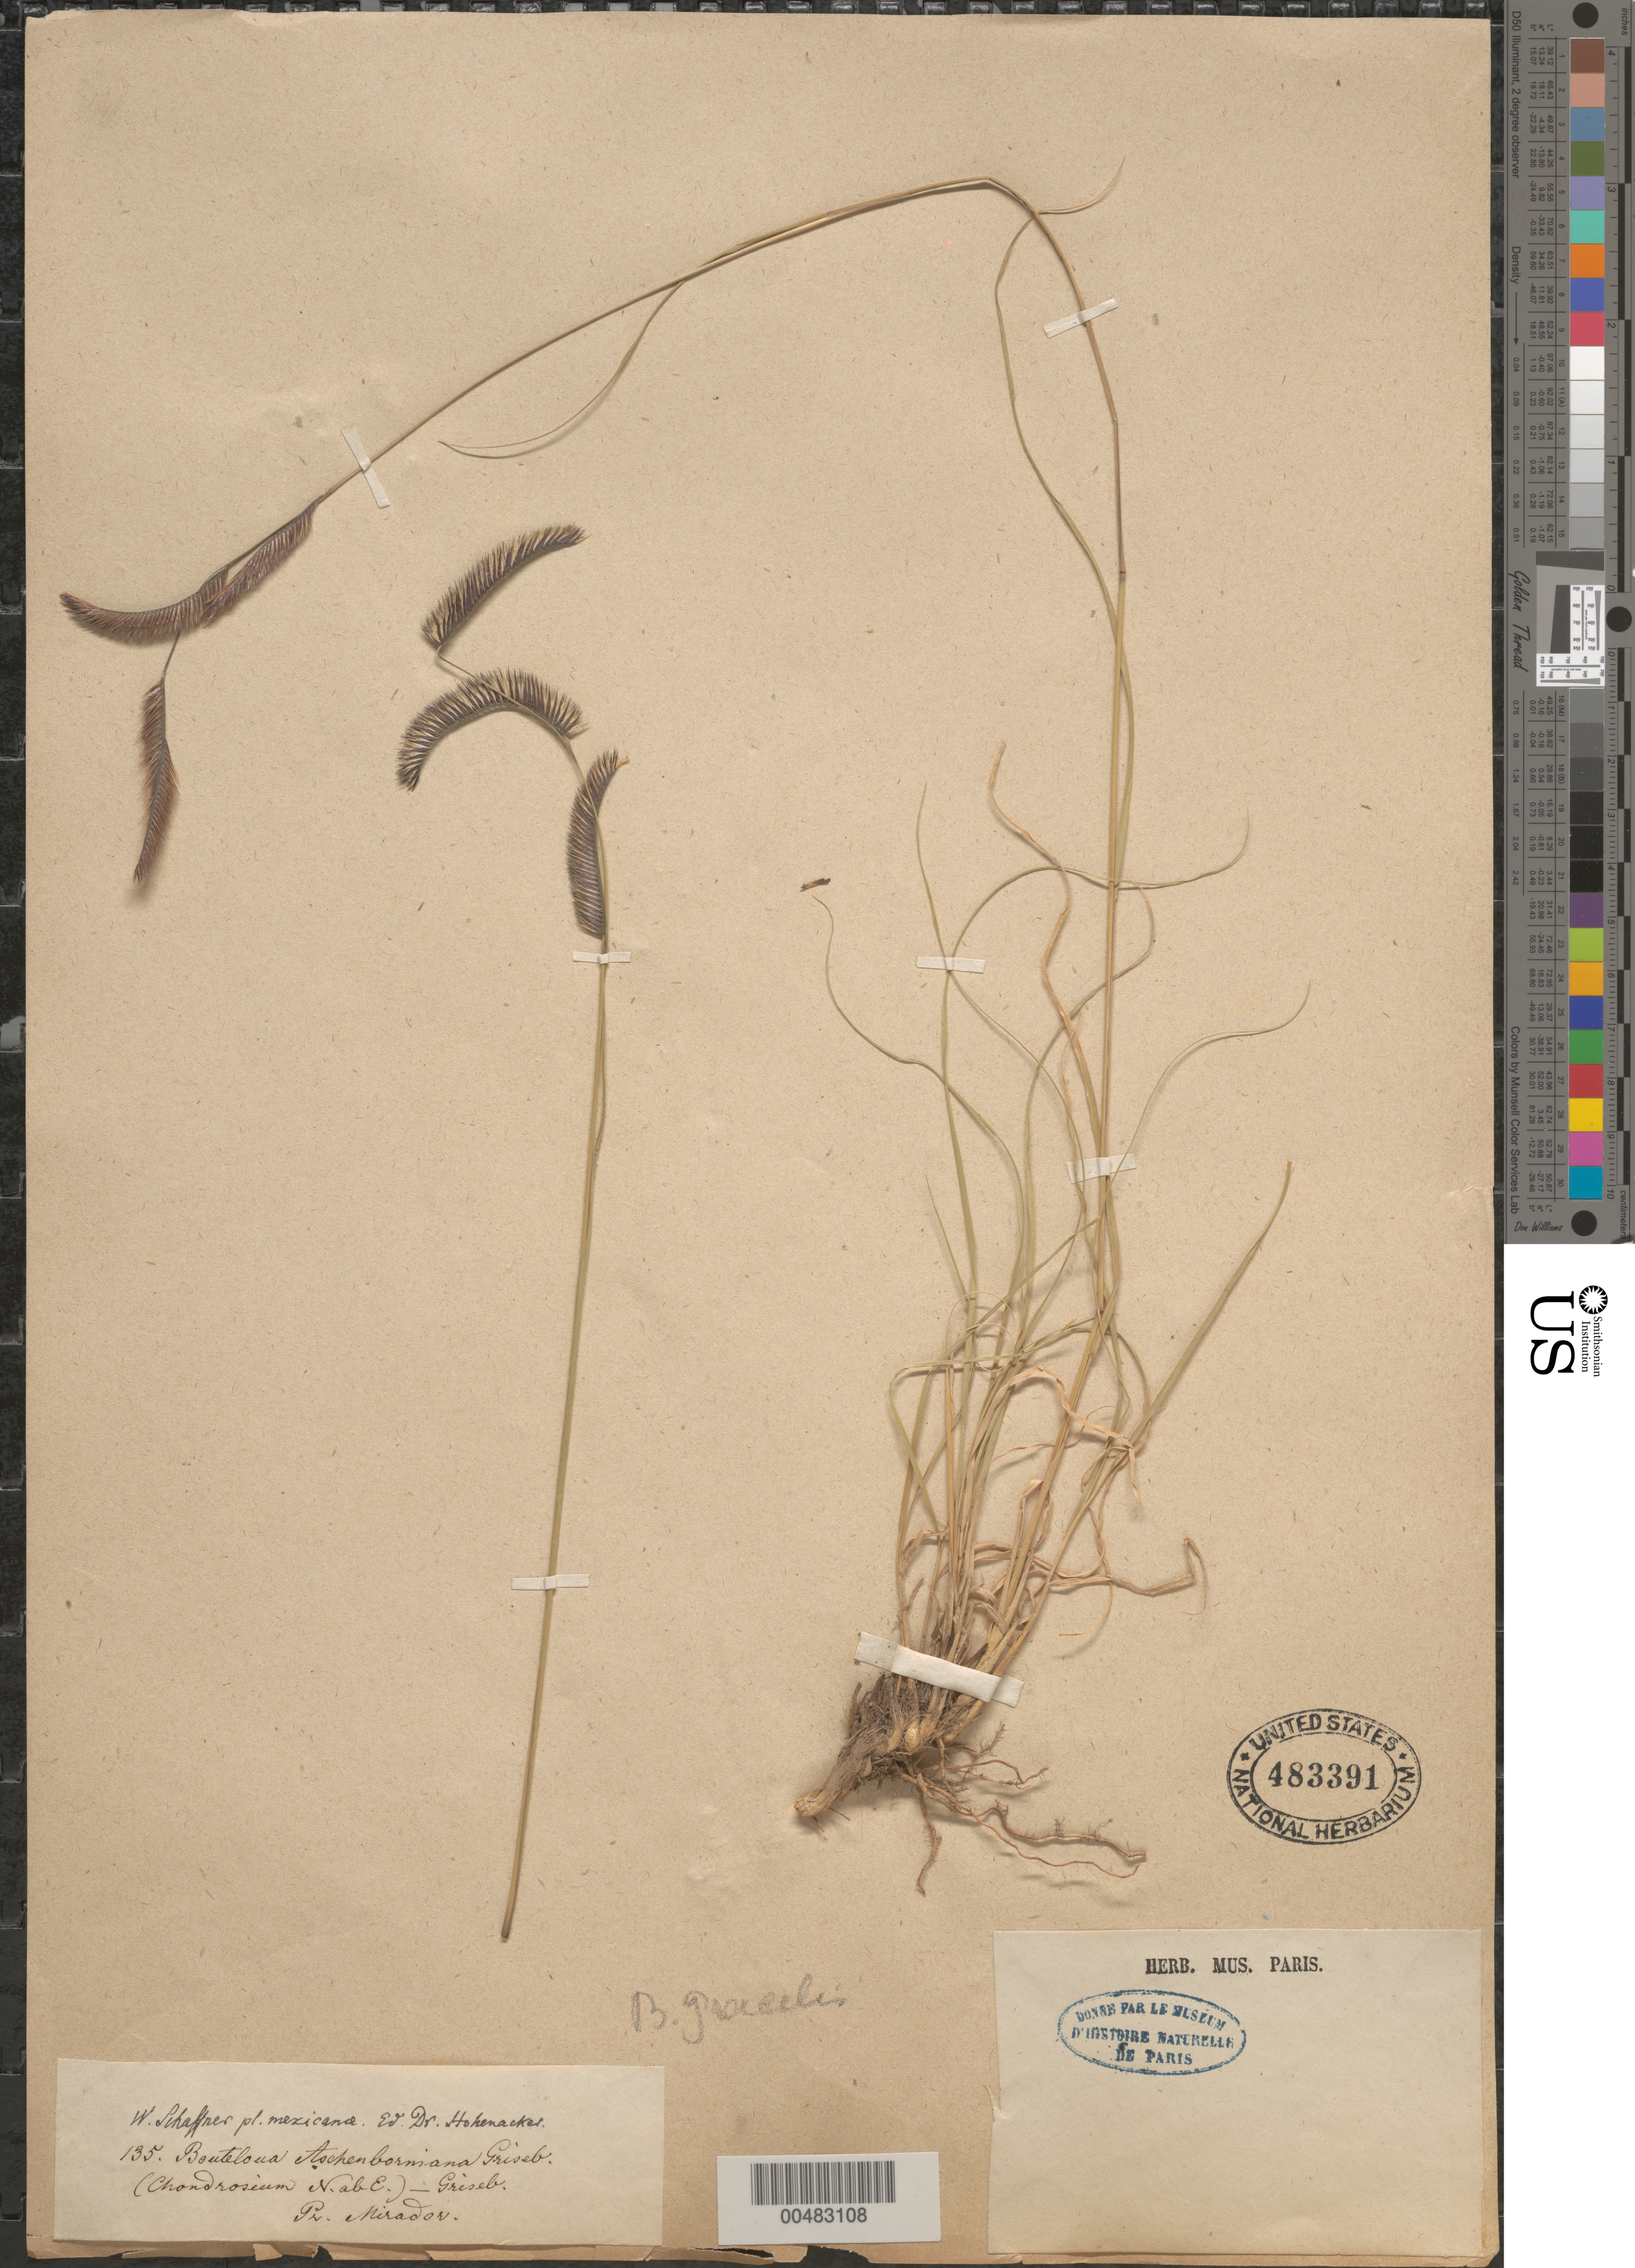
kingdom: Plantae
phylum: Tracheophyta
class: Liliopsida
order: Poales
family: Poaceae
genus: Bouteloua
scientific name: Bouteloua gracilis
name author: (Kunth) Lag. ex Griffiths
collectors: W. Schaffner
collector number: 135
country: Mexico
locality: Pr. Mirador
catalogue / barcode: US 483391